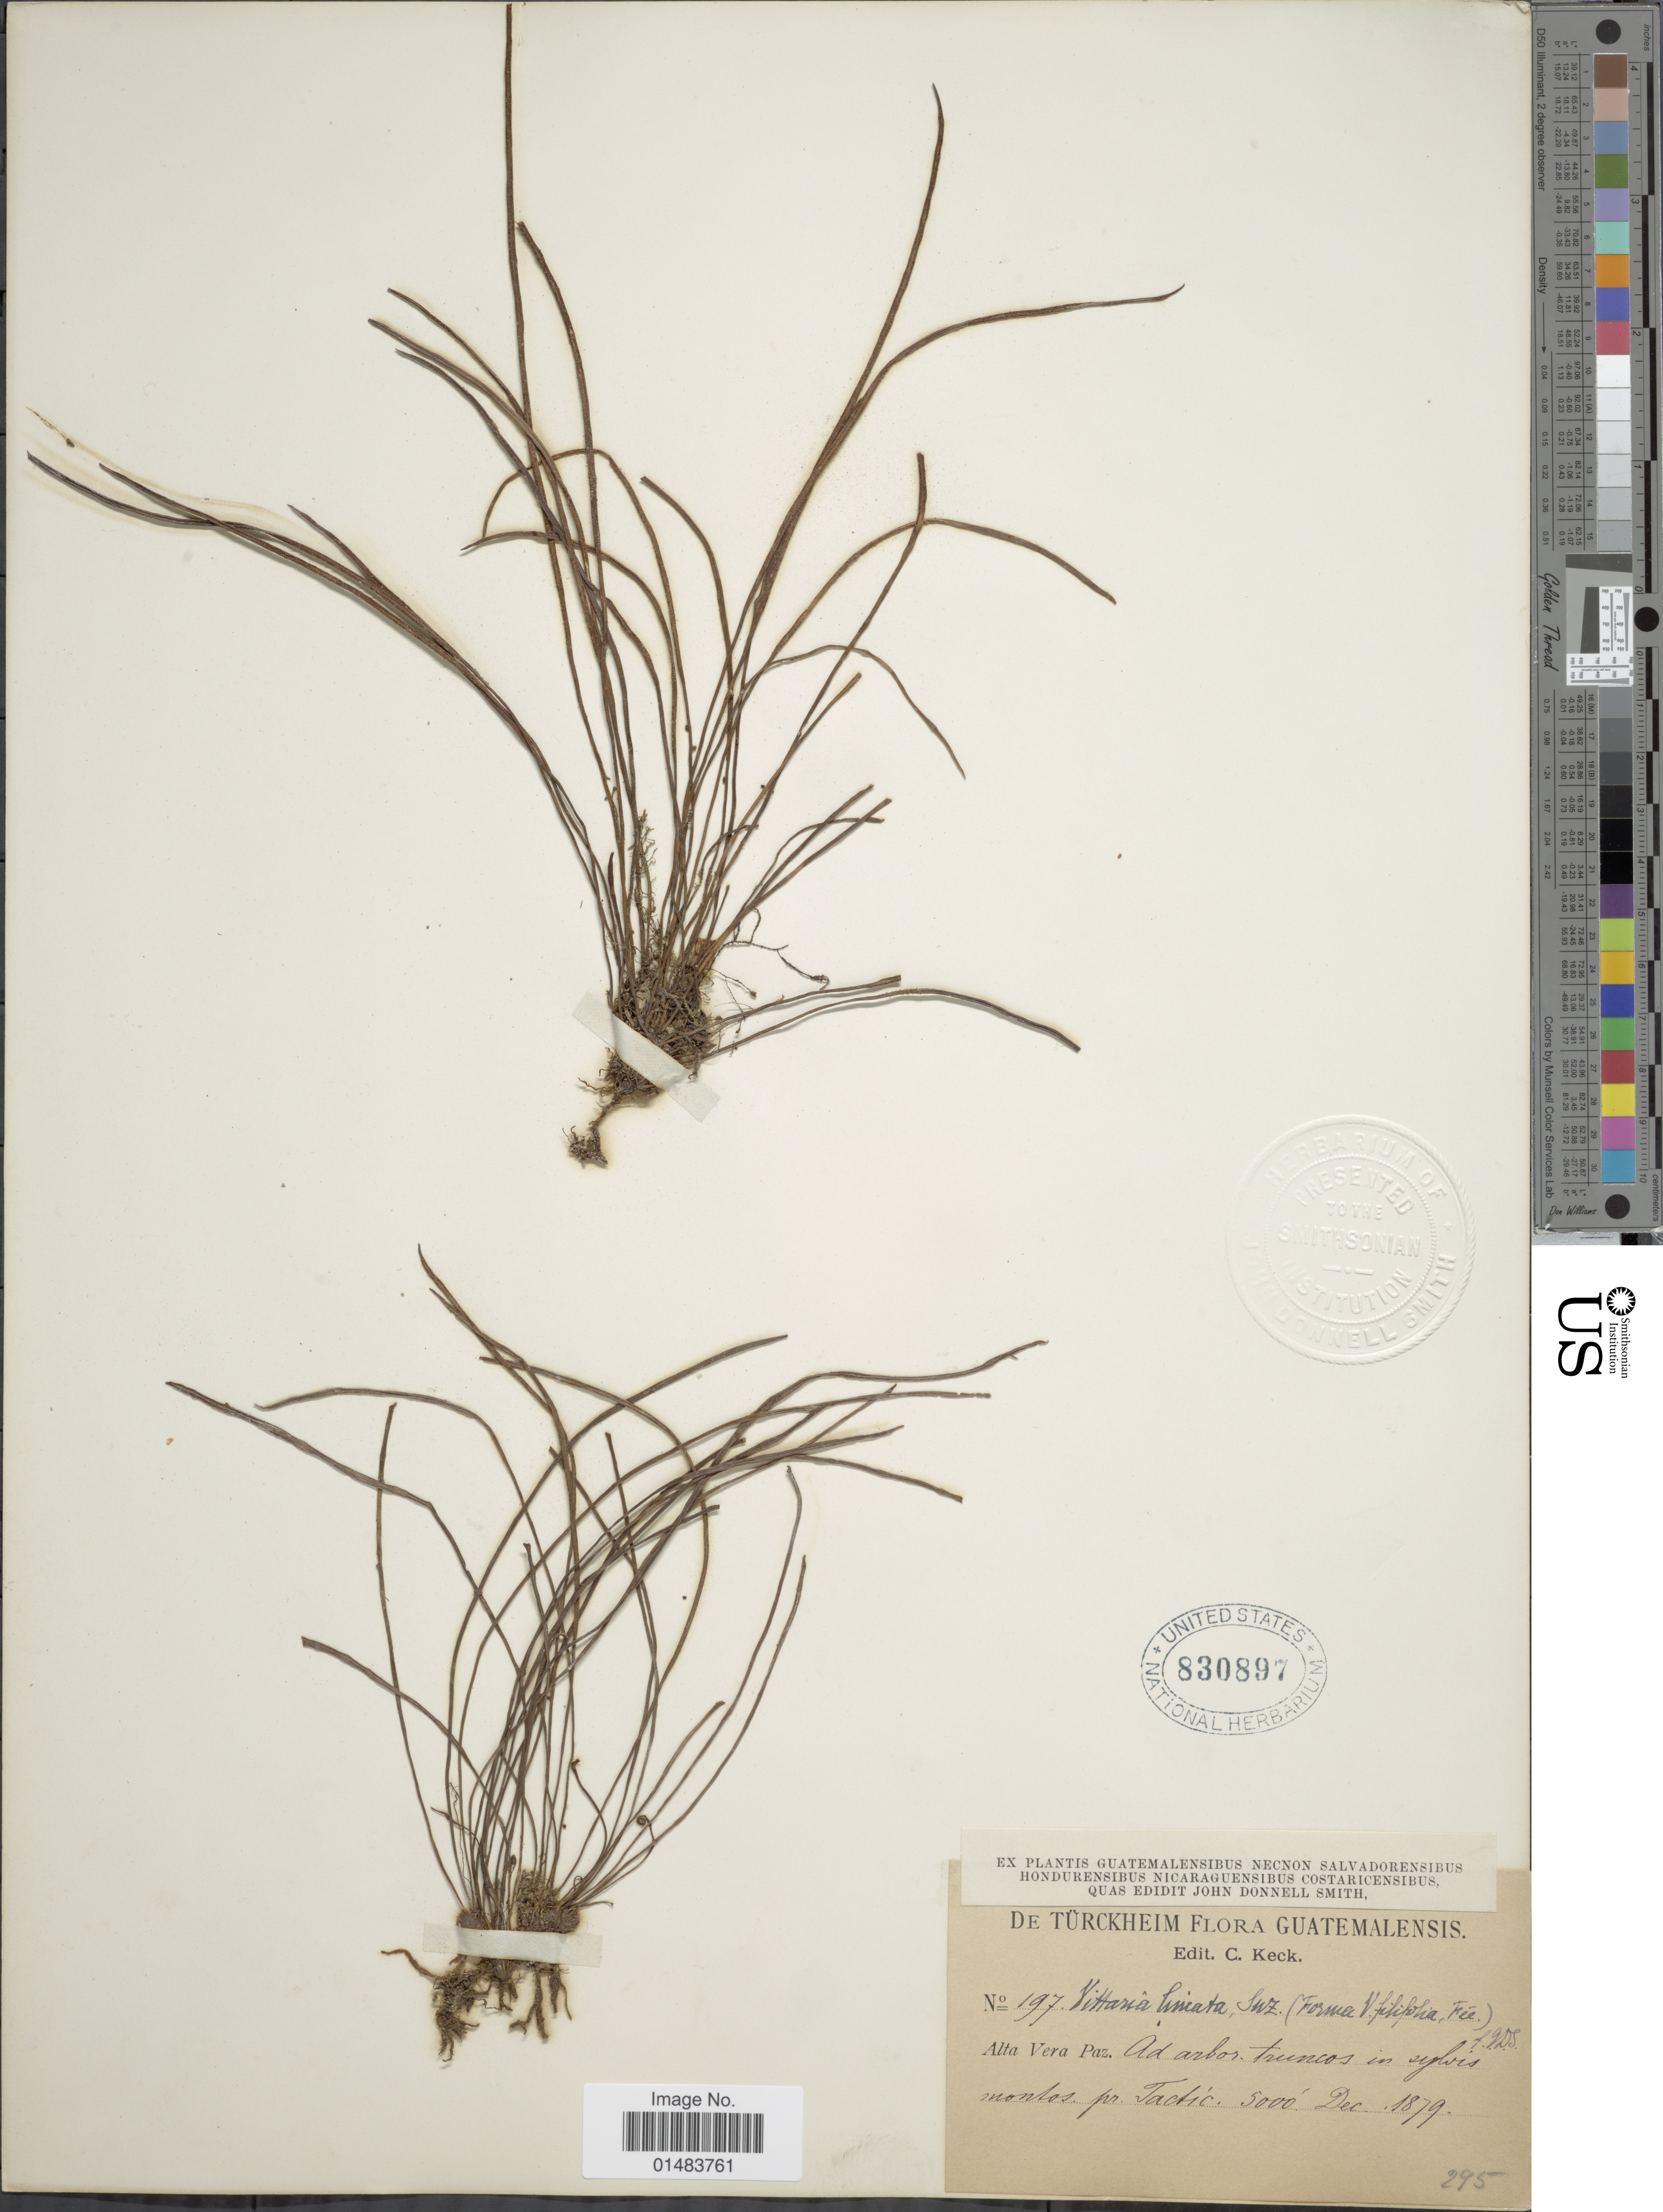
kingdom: Plantae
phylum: Tracheophyta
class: Polypodiopsida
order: Polypodiales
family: Pteridaceae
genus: Vittaria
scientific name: Vittaria lineata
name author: (L.) Sm.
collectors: C. Keck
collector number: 197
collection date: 1879-12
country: Guatemala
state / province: Alta Verapaz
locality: Ad. arbor. truncos in sylvis montos pr. Tactic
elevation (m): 1524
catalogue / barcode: US 830897